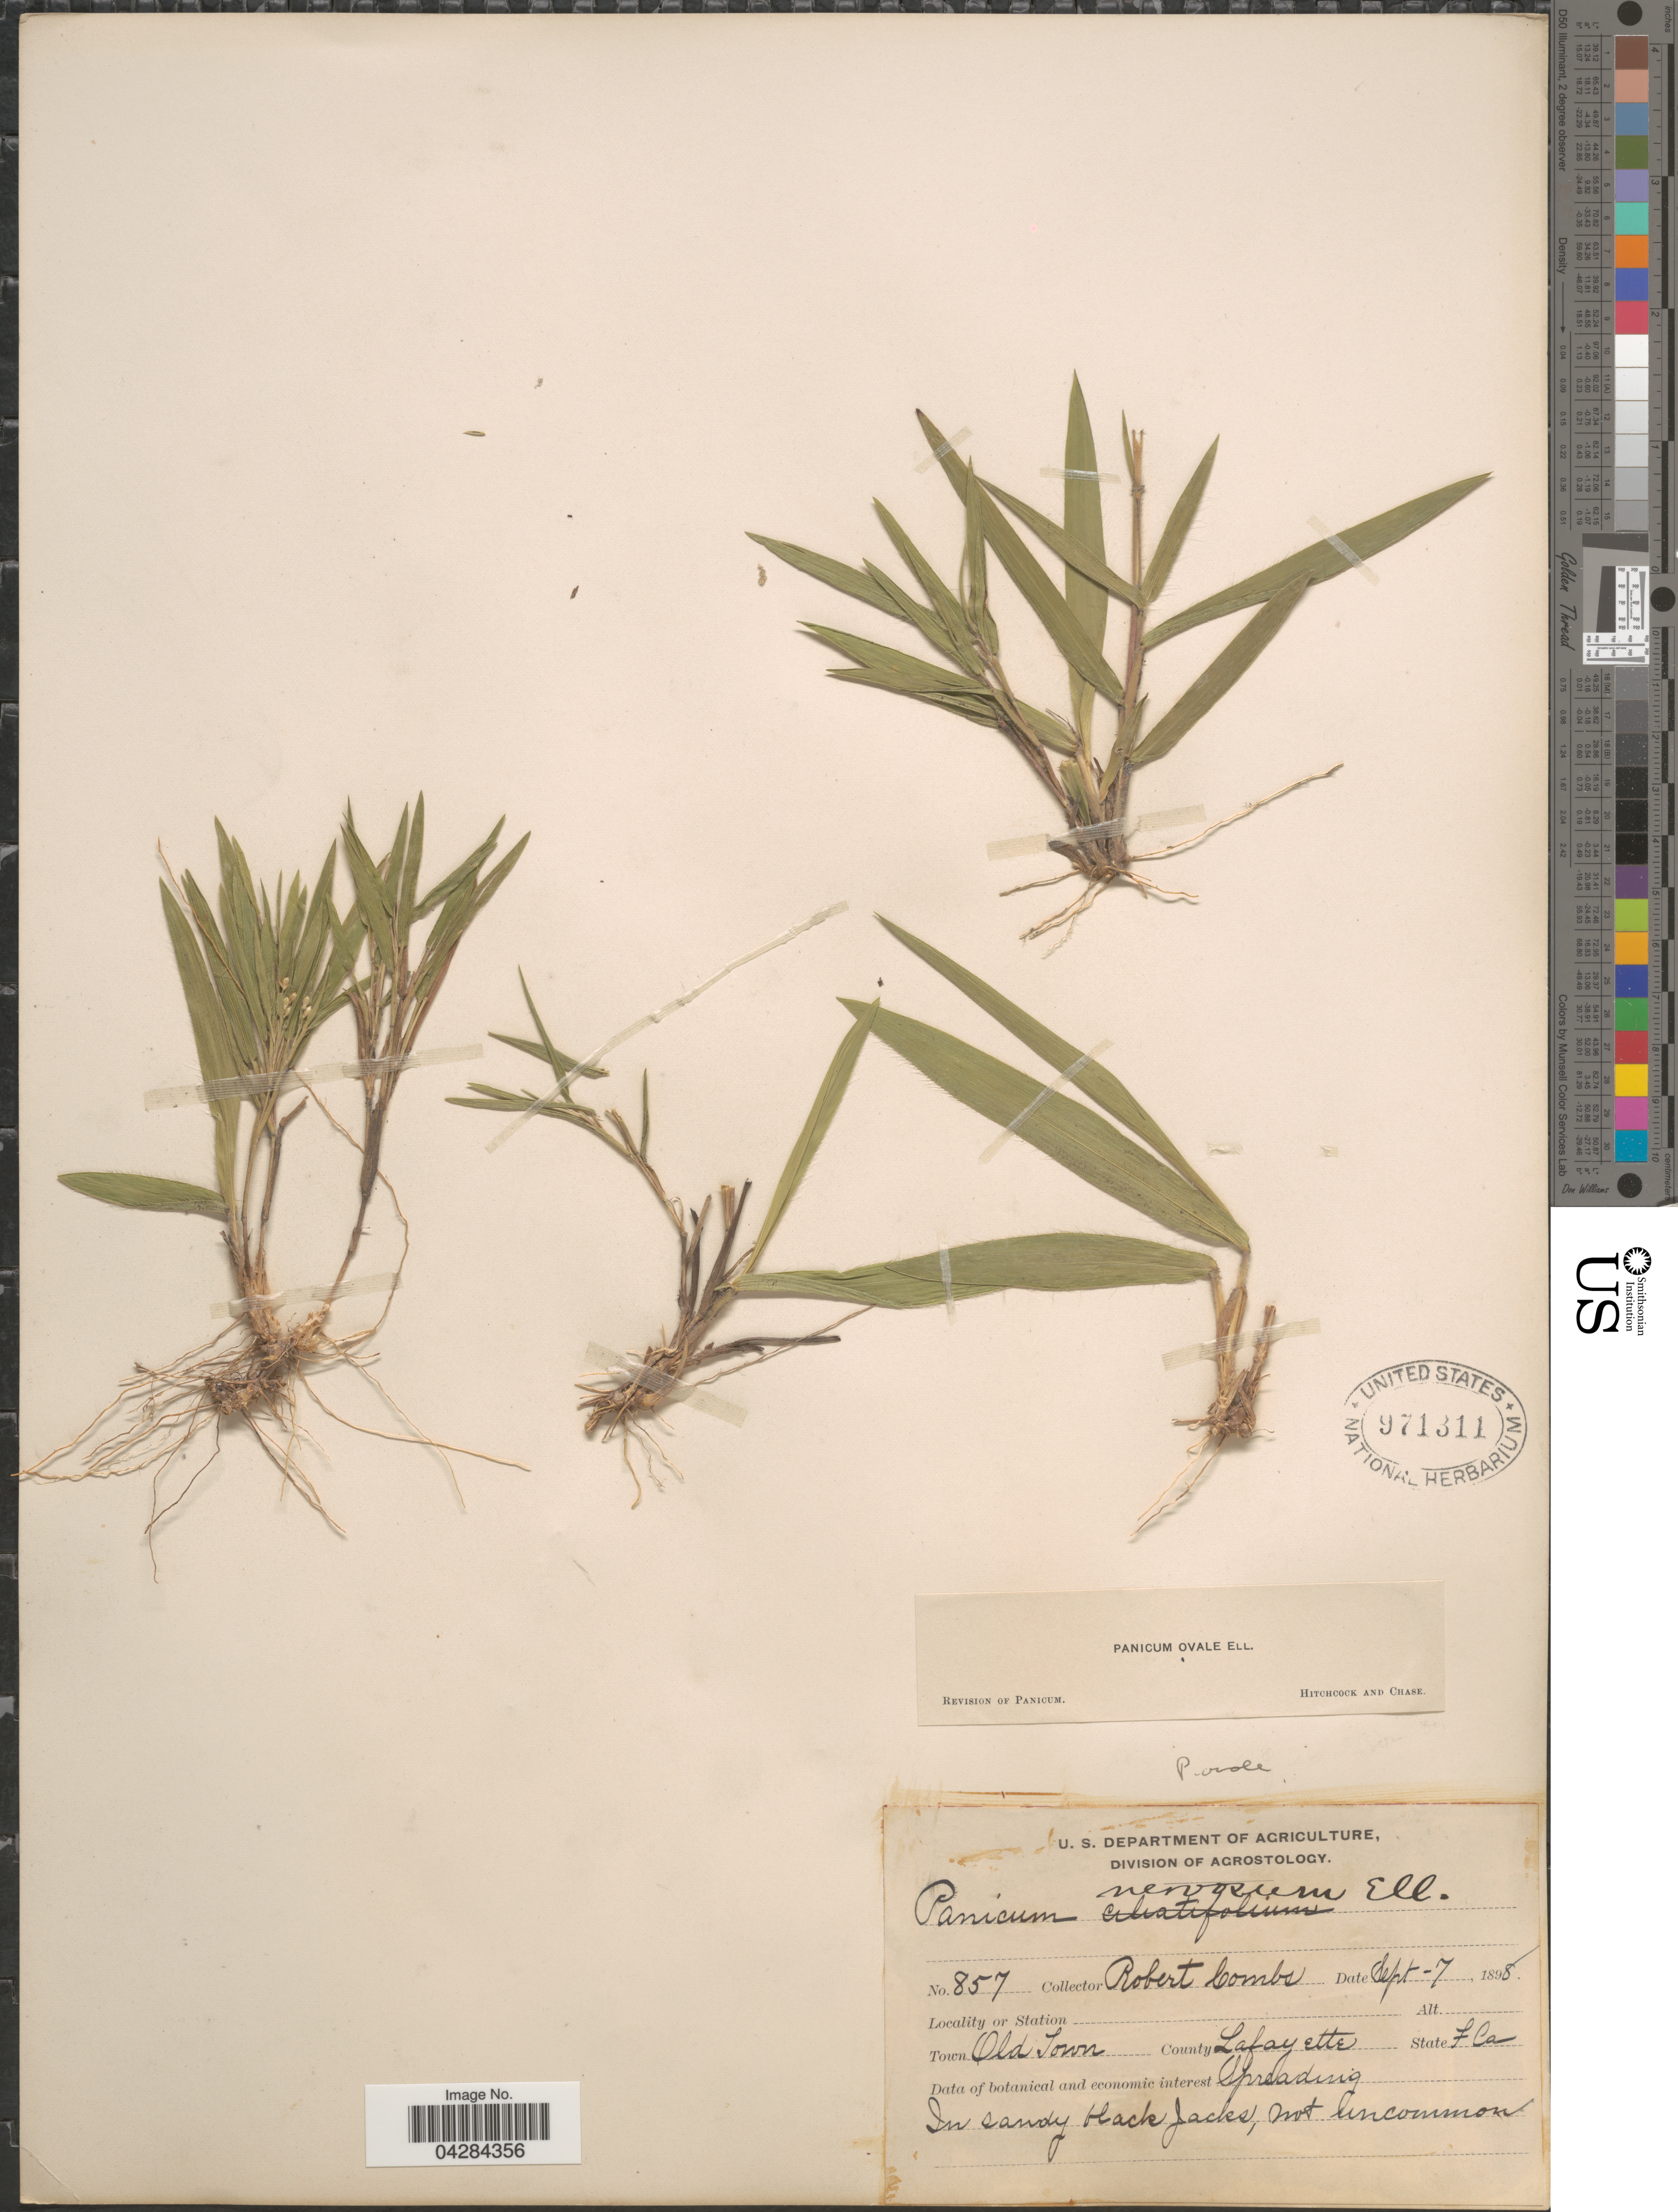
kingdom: Plantae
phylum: Tracheophyta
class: Liliopsida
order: Poales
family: Poaceae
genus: Dichanthelium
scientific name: Dichanthelium ovale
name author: (Elliott) Gould & C.A. Clark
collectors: R. Combs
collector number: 857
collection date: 1898-09-07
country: United States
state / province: Florida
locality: Town Old Town. County Lafayette.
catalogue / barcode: US 971311